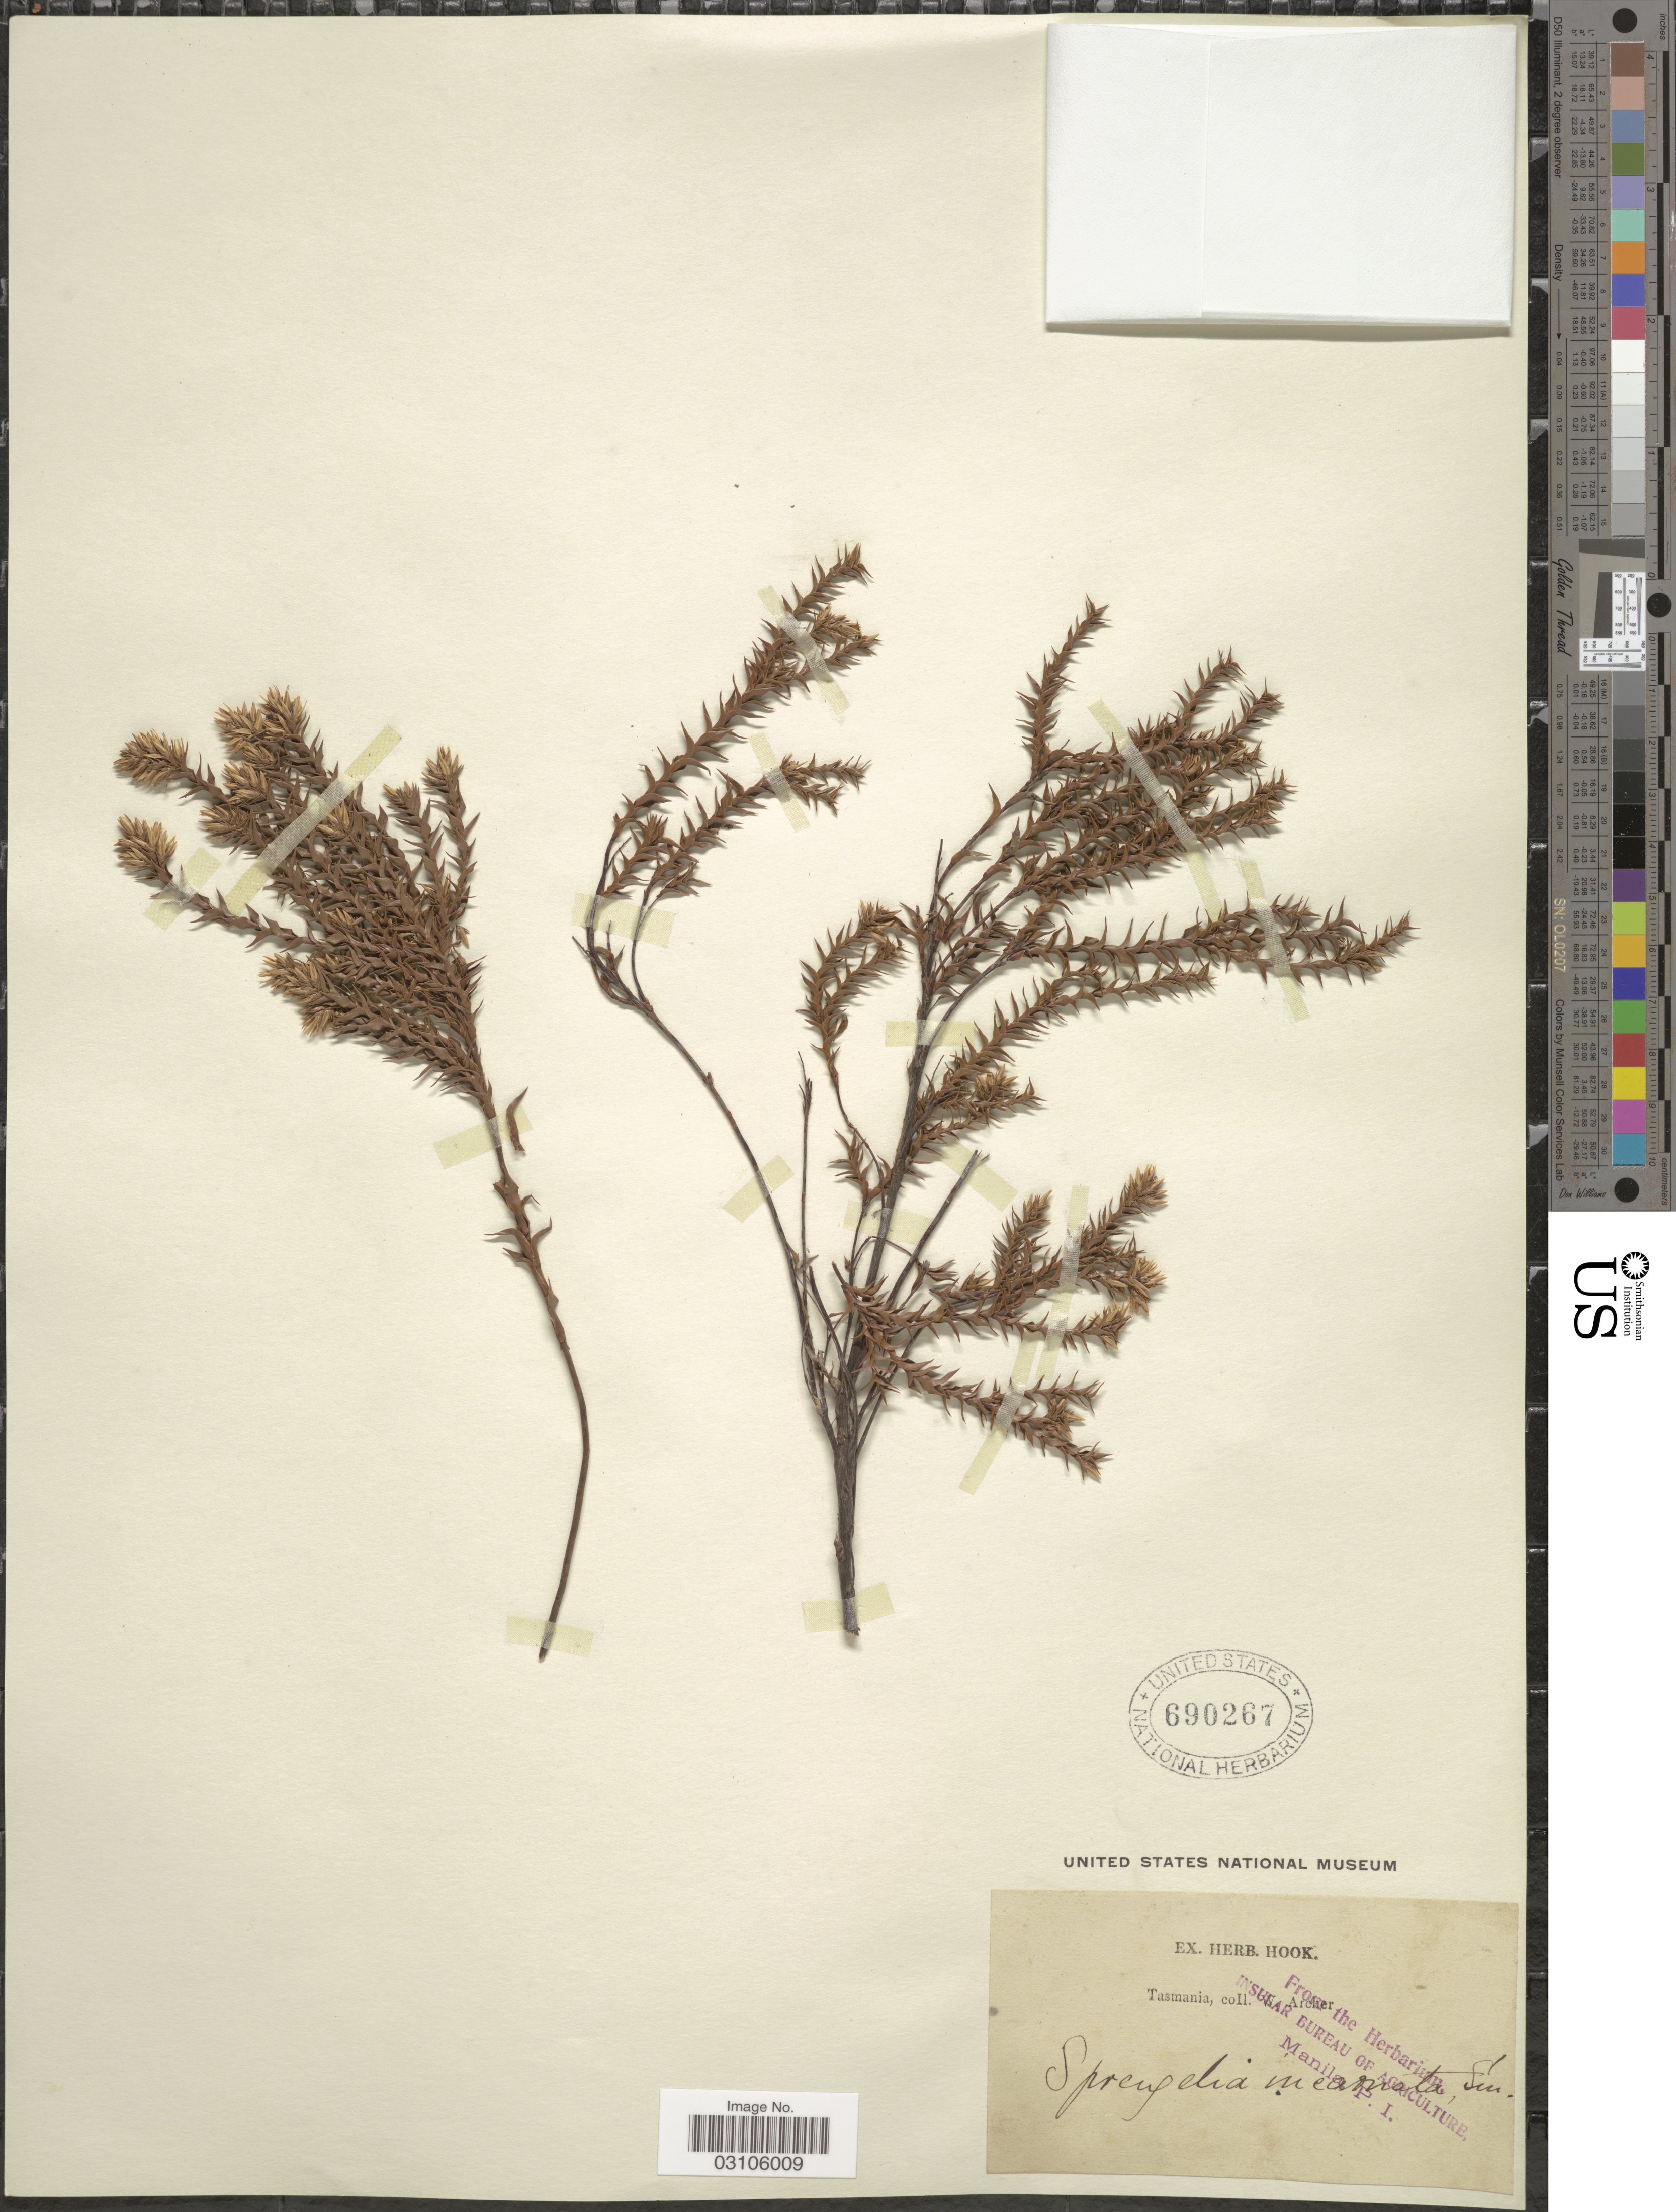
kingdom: Plantae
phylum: Tracheophyta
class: Magnoliopsida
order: Ericales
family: Ericaceae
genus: Sprengelia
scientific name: Sprengelia incarnata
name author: L.S. Sm.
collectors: W. Archer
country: Australia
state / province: Tasmania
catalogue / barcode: US 690267